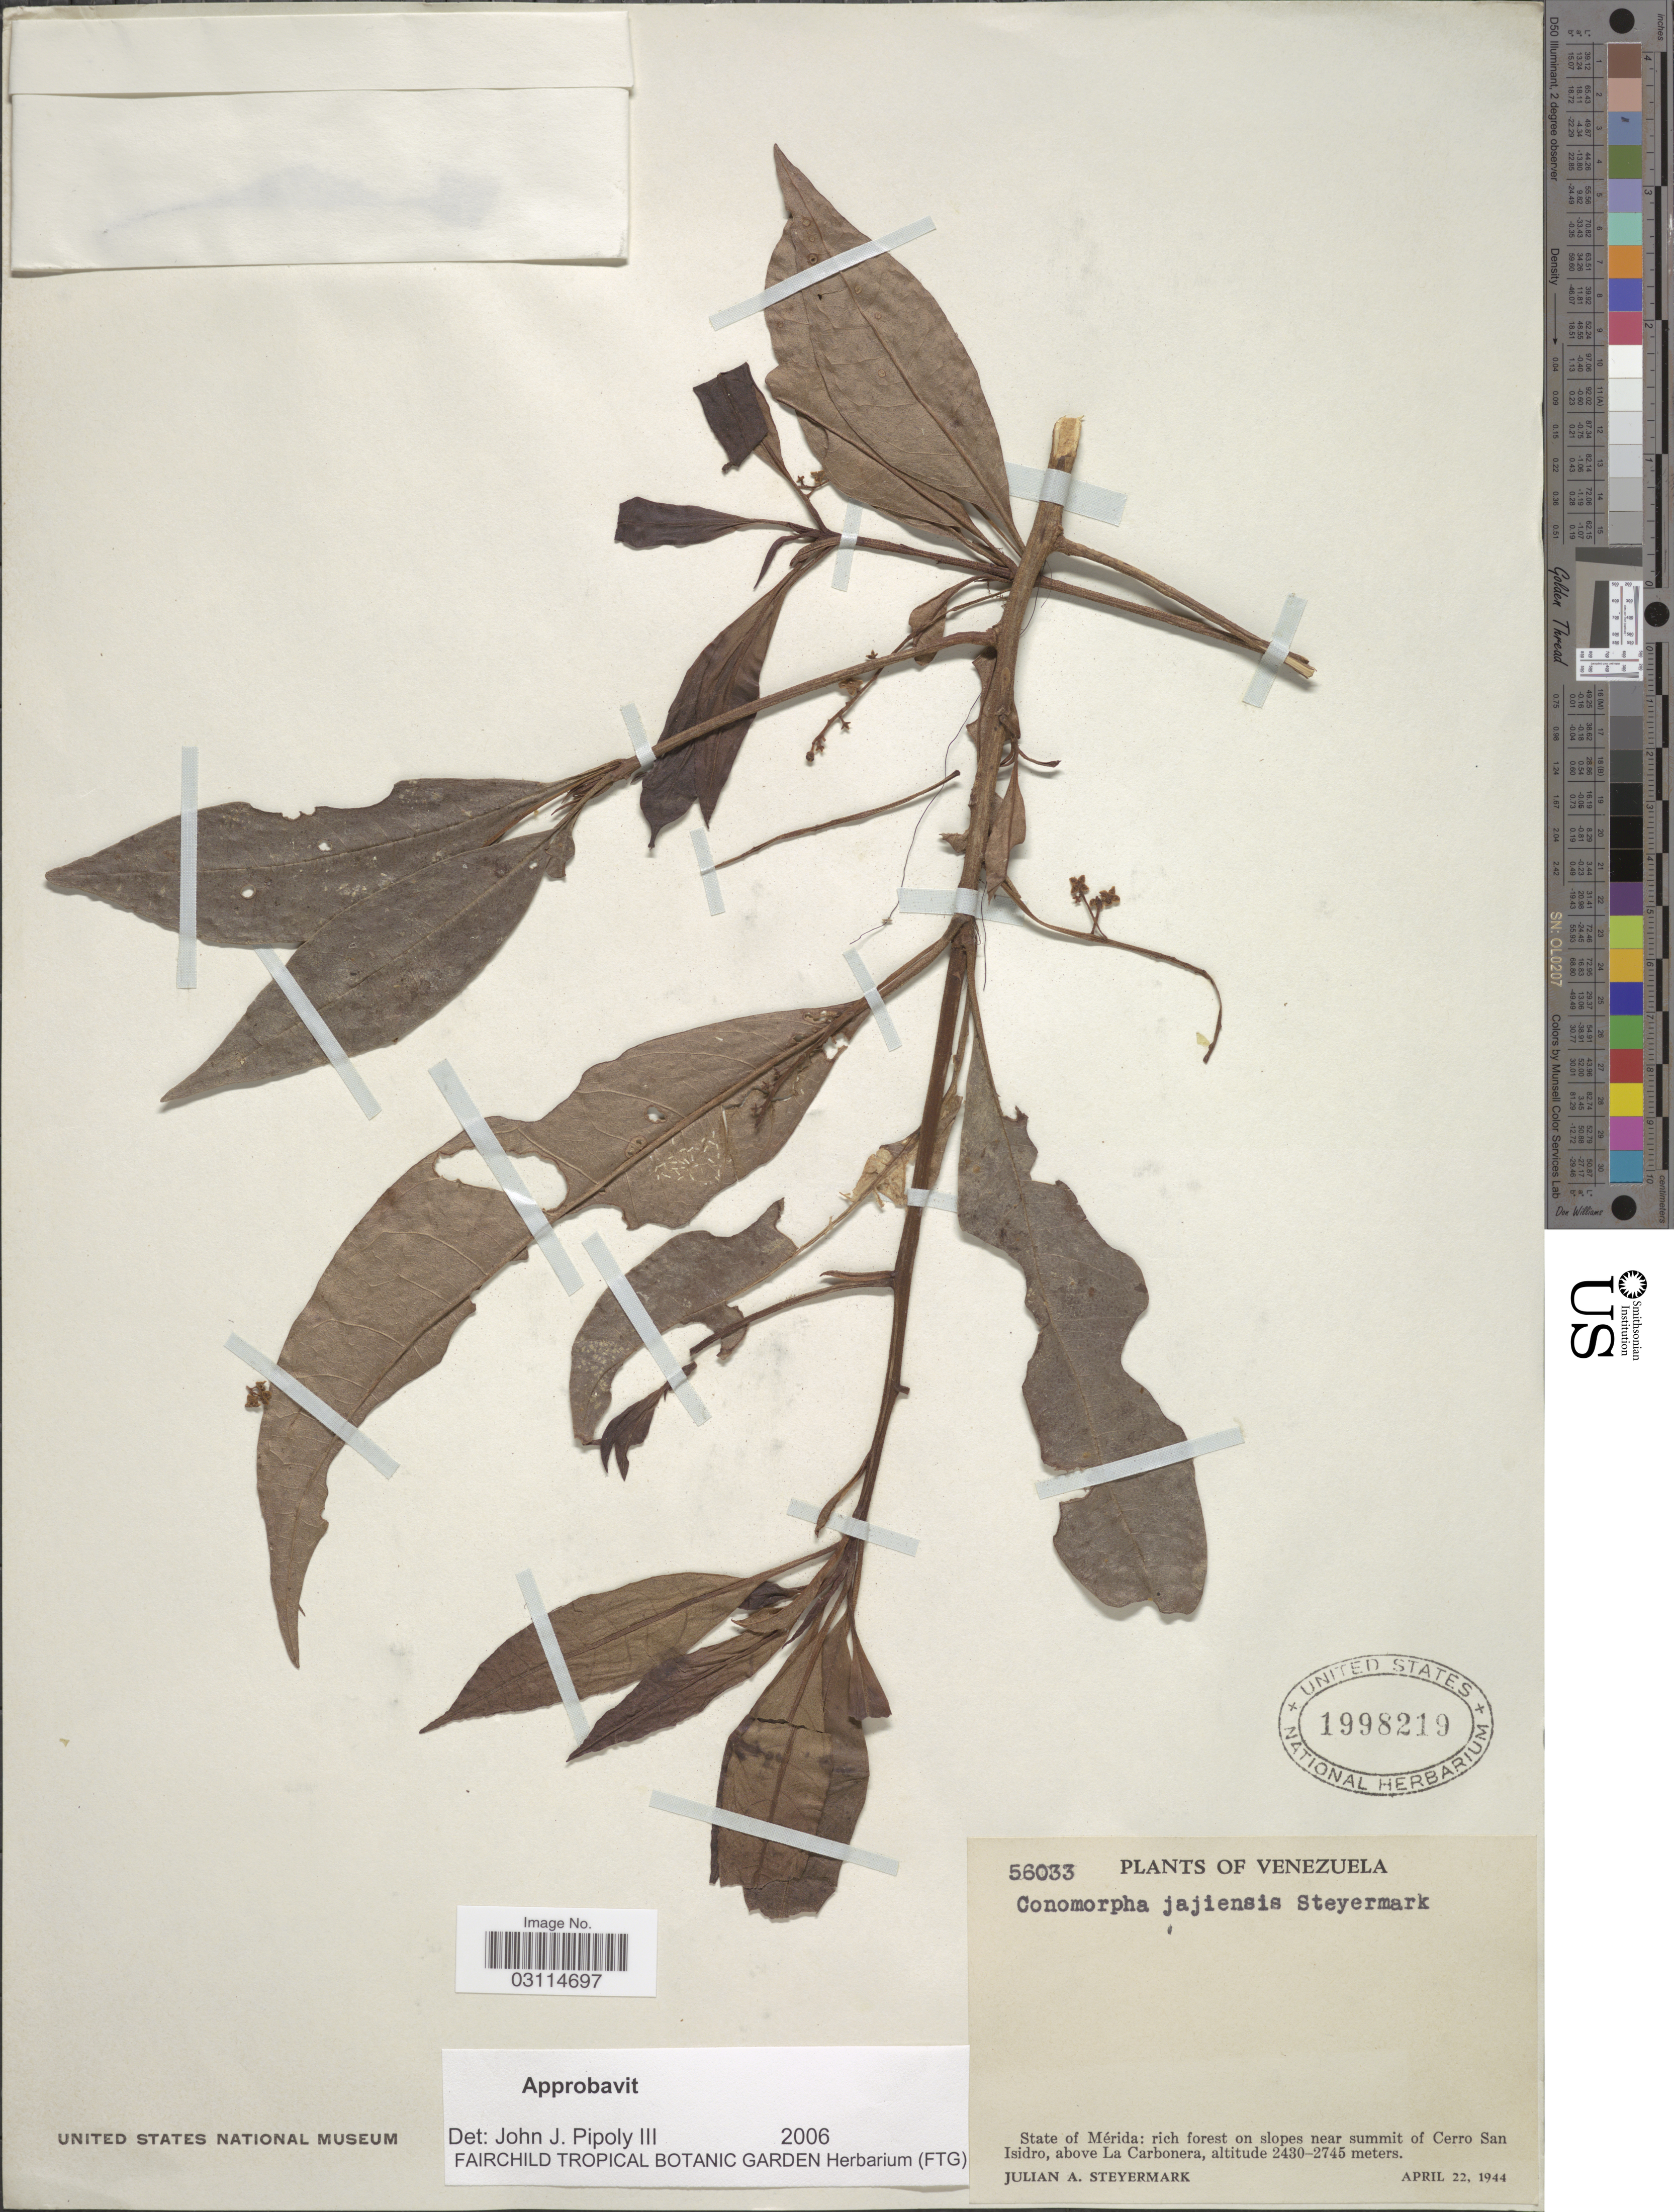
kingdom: Plantae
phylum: Tracheophyta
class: Magnoliopsida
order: Ericales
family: Primulaceae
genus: Cybianthus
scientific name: Cybianthus jajiensis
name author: (Steyerm.) G. Agostini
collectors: J. Steyermark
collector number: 56033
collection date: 1944-04-22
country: Venezuela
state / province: Mérida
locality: Rich forest on slopes near summit of Cerro San Isidro, above La Carbonera.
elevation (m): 2430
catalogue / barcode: US 1998219